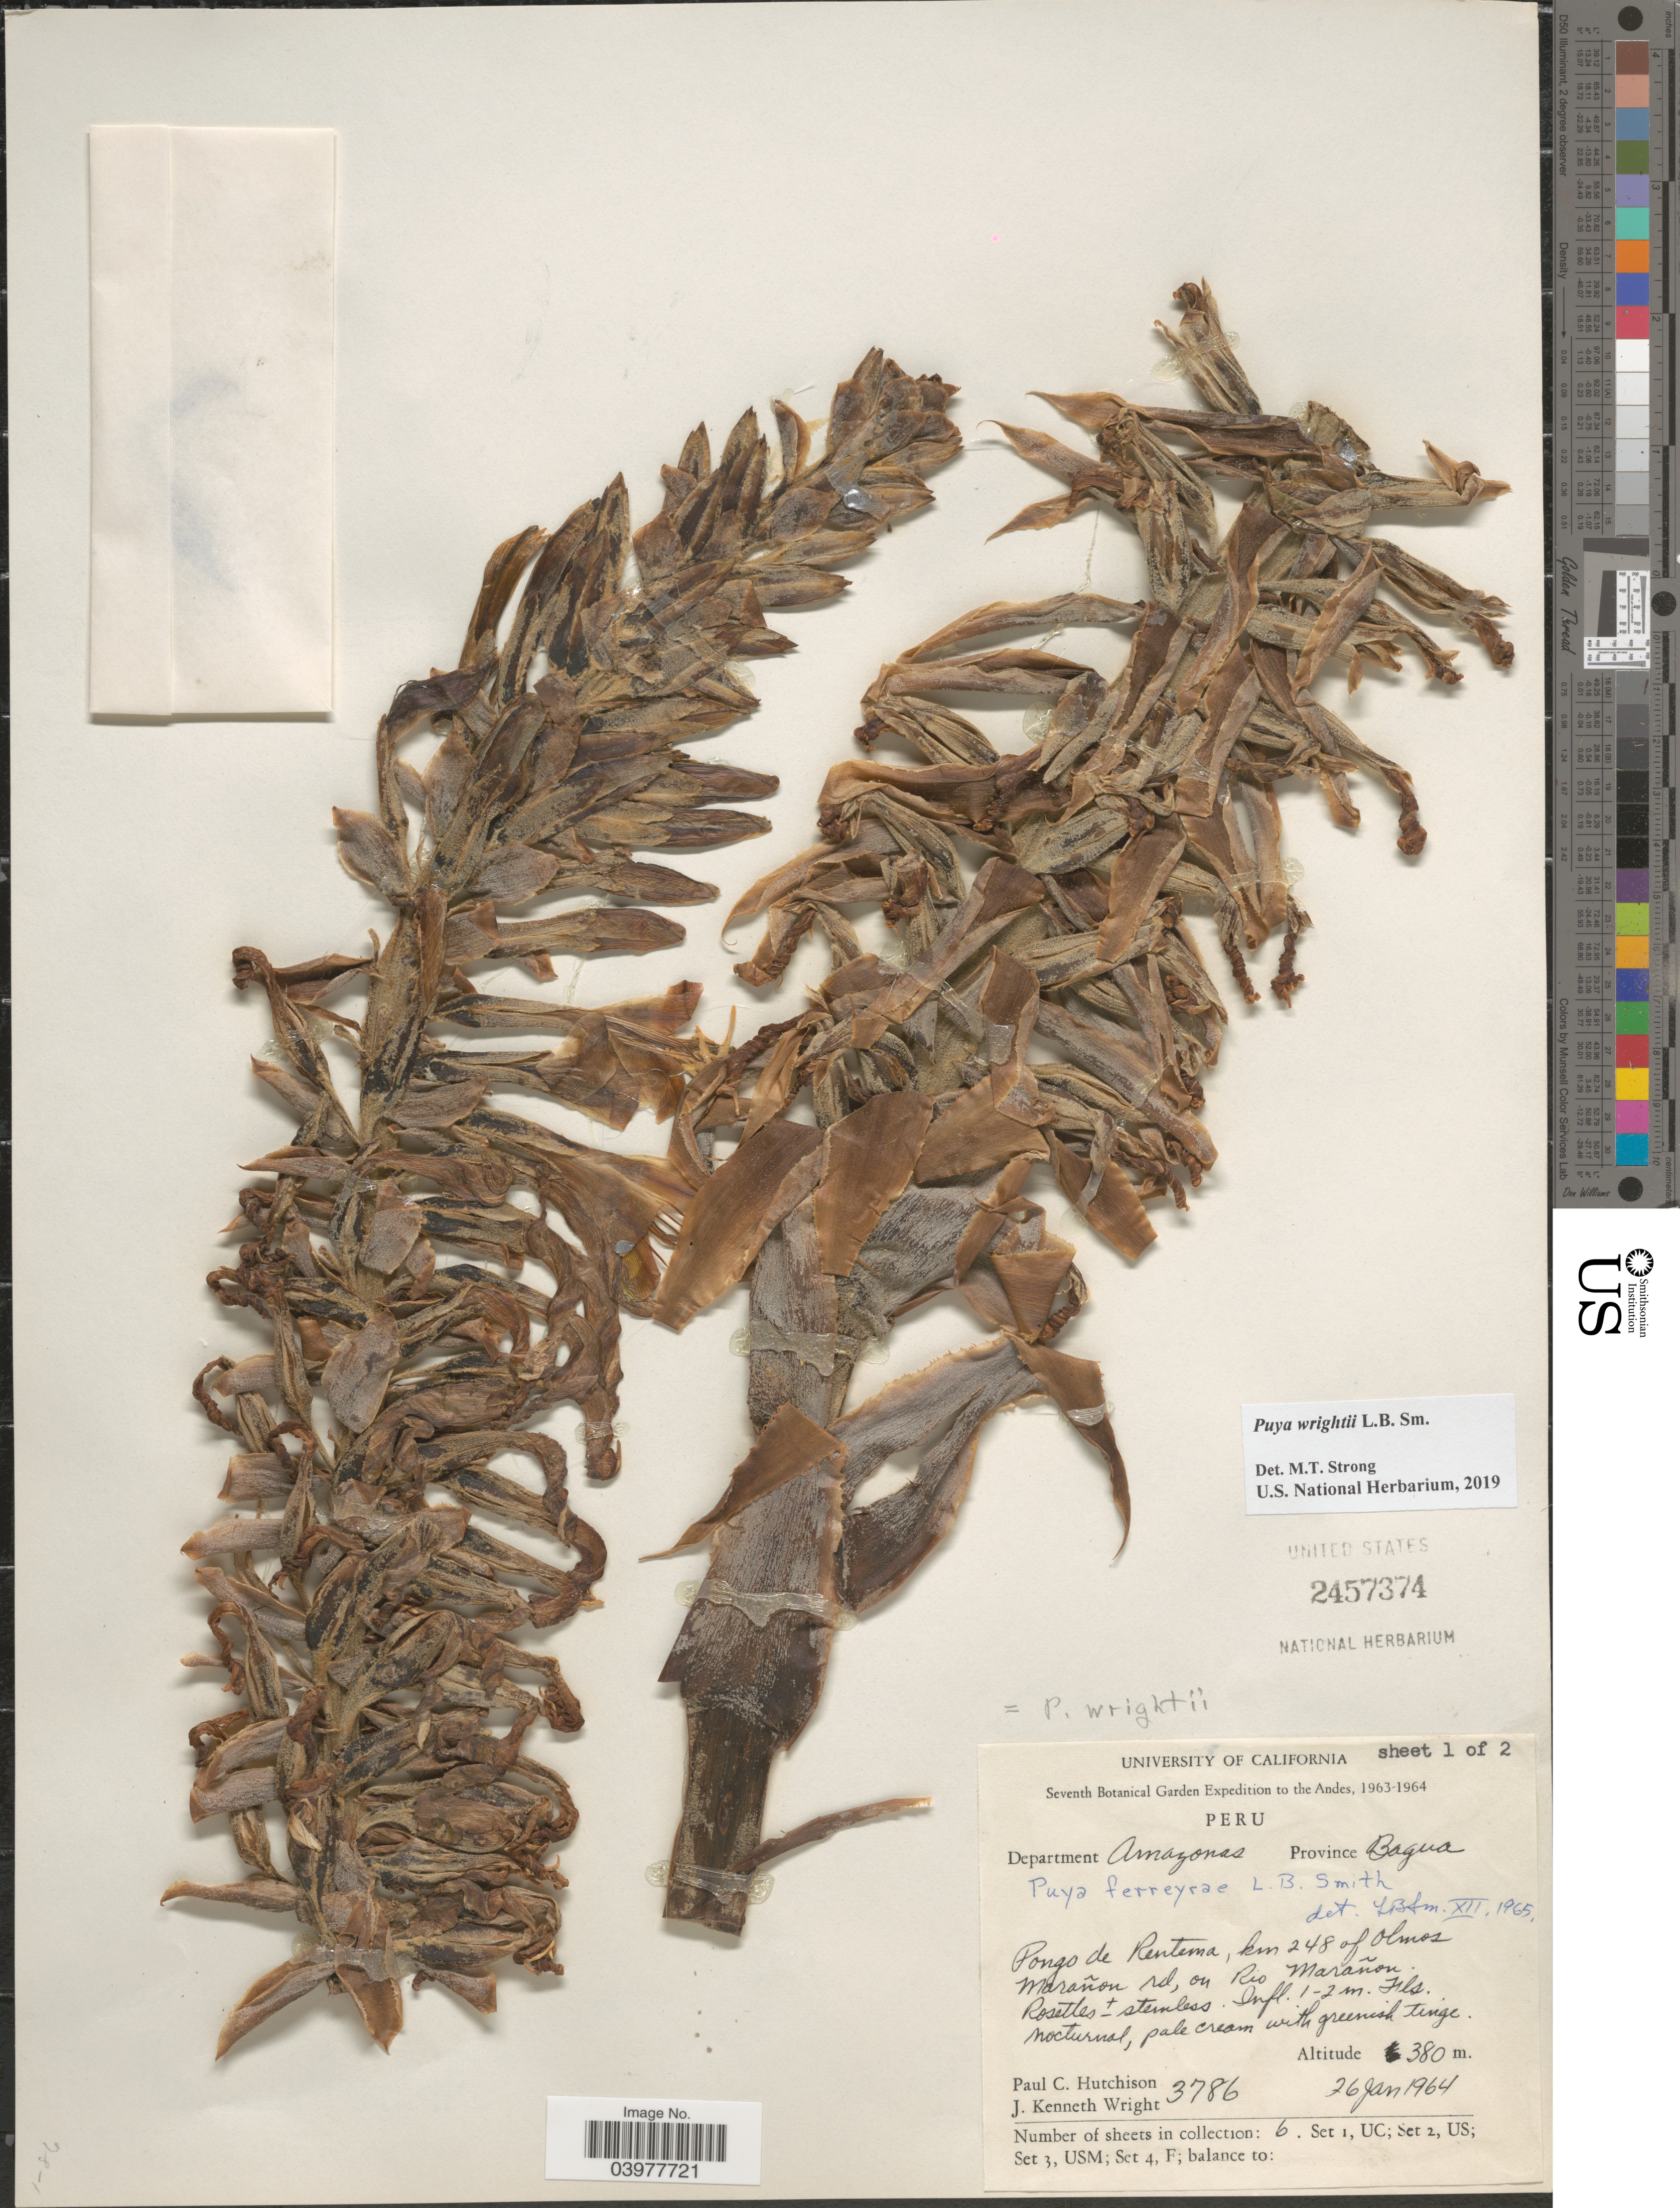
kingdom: Plantae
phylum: Tracheophyta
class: Liliopsida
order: Poales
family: Bromeliaceae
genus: Puya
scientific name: Puya wrightii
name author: L.B. Sm.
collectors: P. C. Hutchison & J. K. Wright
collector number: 3786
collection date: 1964-01-26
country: Peru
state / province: Amazonas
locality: The Andes. Department Amazonas Province Bagua. Pongo de Rentema, km 248 of Olmos Marañon rd, on Rio Marañon.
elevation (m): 380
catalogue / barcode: US 2457374